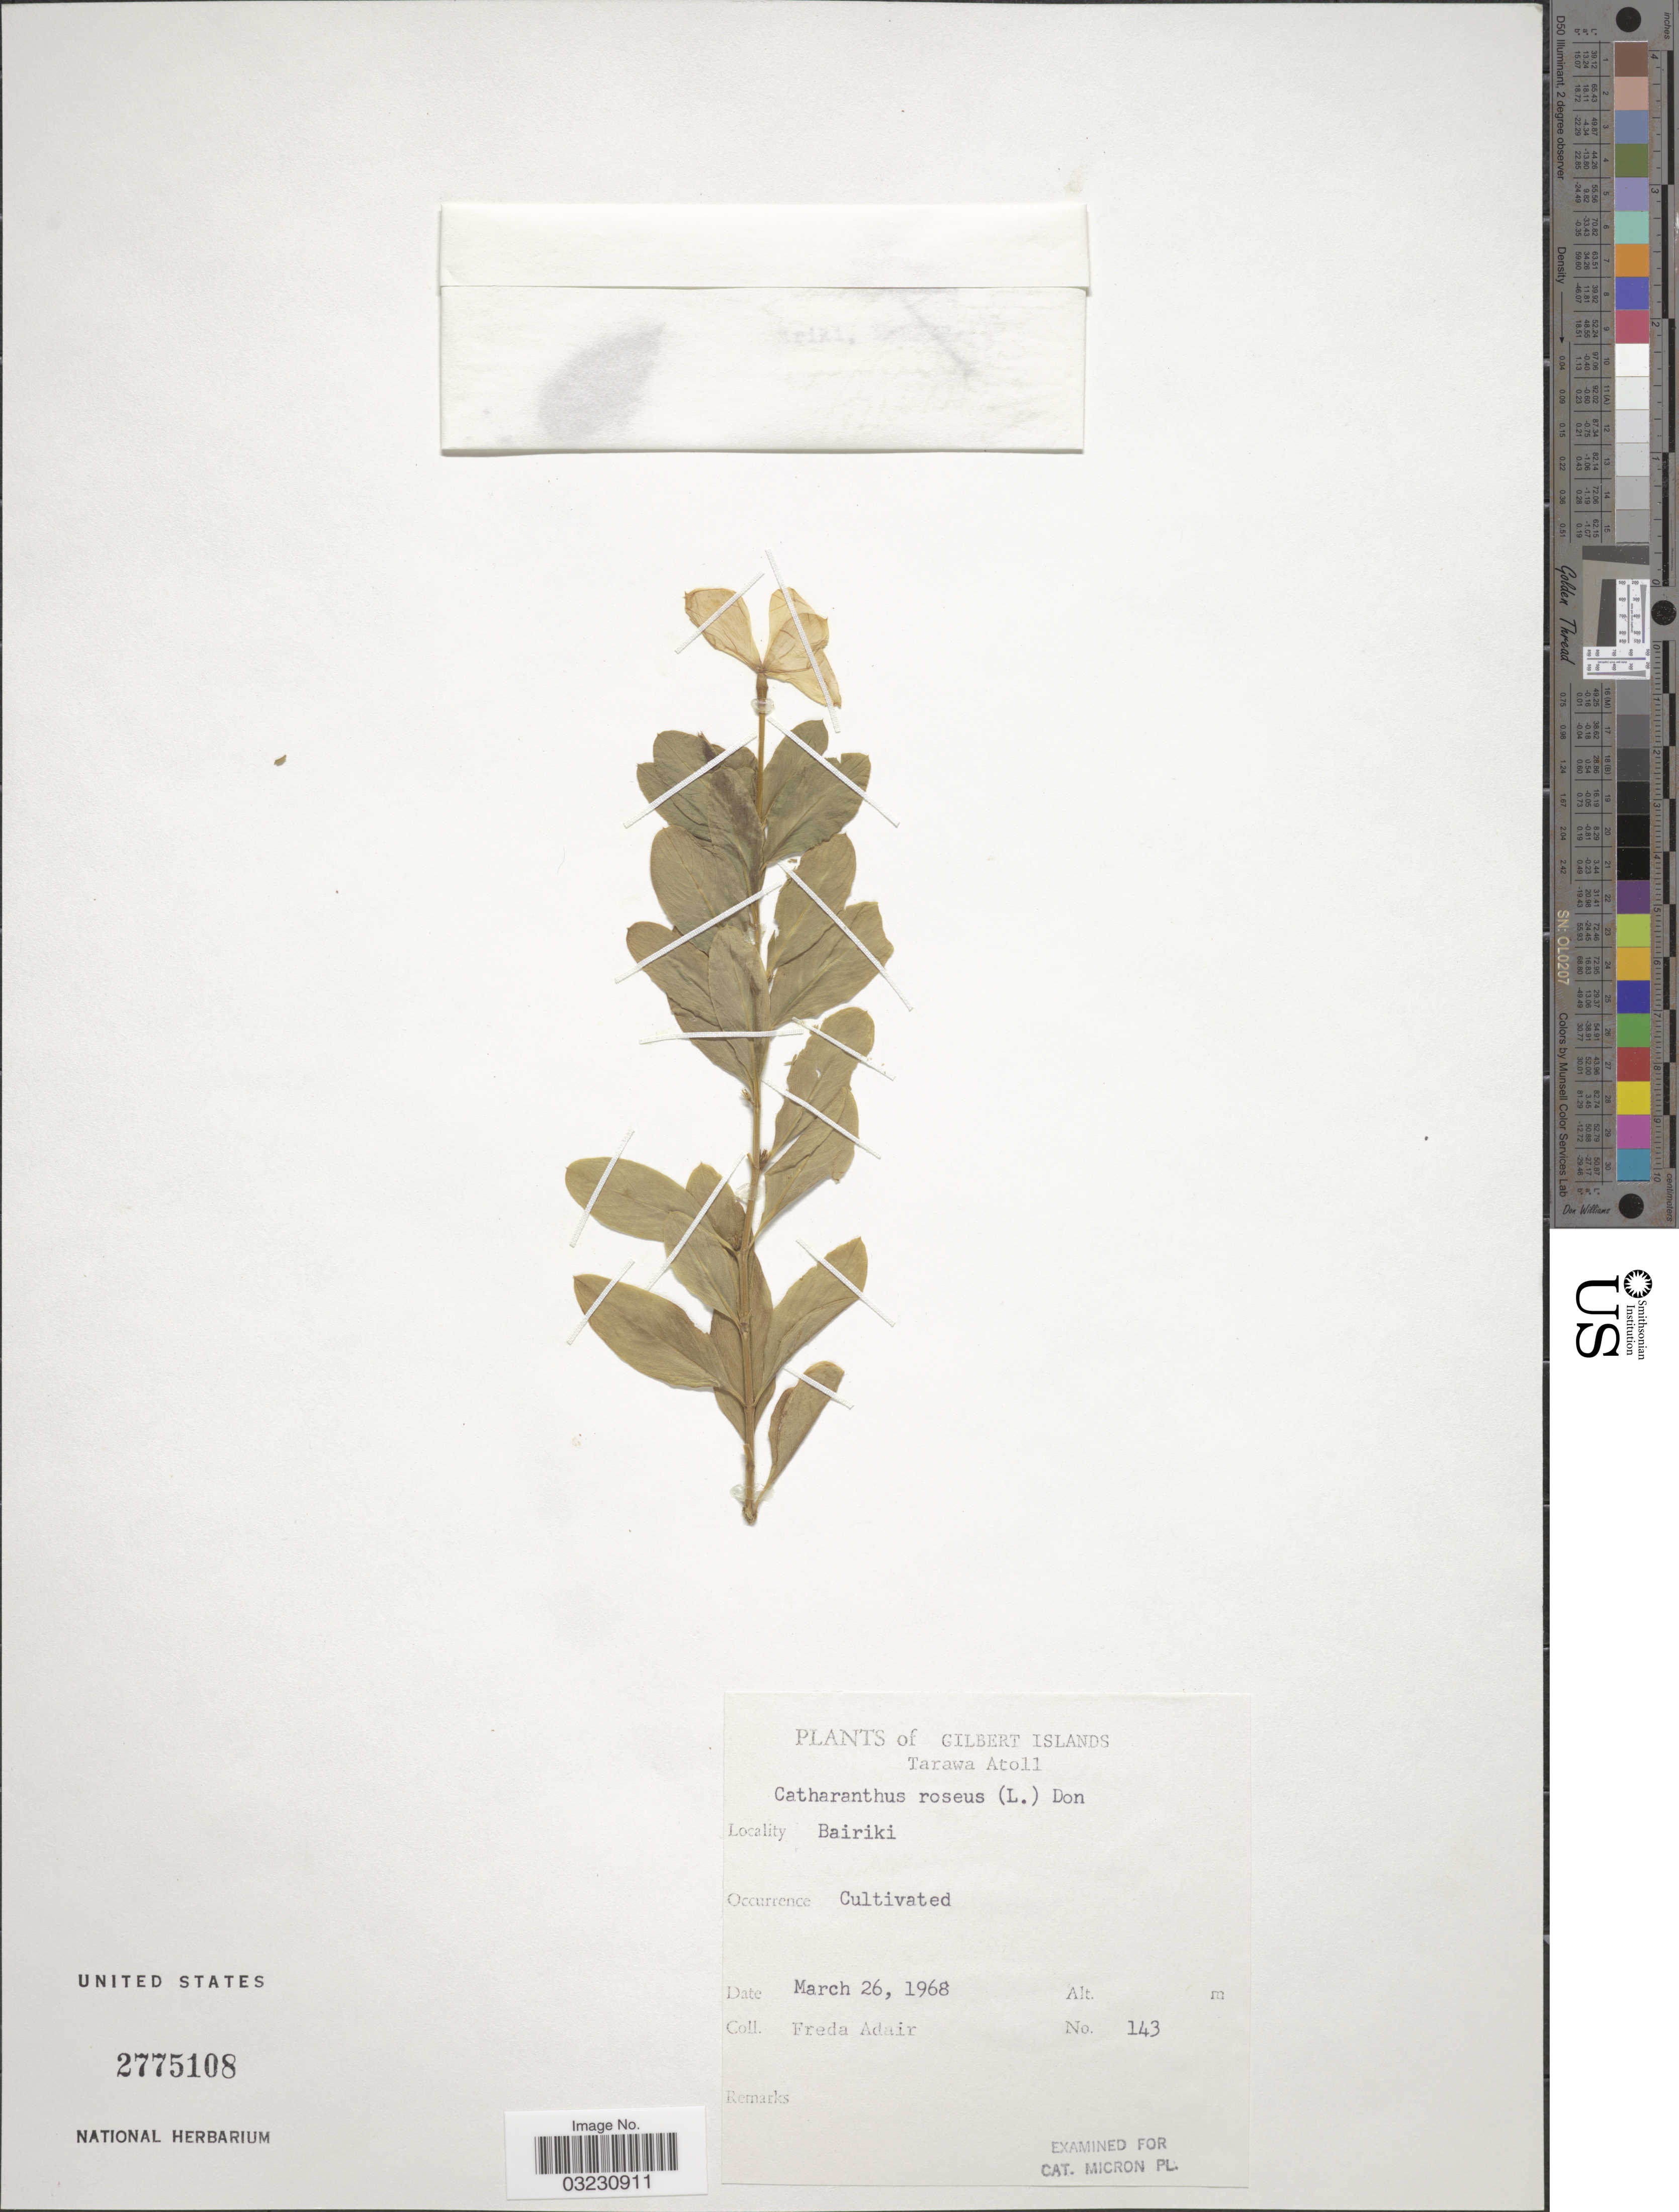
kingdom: Plantae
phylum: Tracheophyta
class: Magnoliopsida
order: Gentianales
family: Apocynaceae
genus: Catharanthus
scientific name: Catharanthus roseus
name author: (L.) G. Don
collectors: F. Adair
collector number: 143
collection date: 1968-03-26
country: Kiribati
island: Tarawa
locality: Gilbert Islands. Tarawa Atoll. Bairiki.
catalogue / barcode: US 2775108